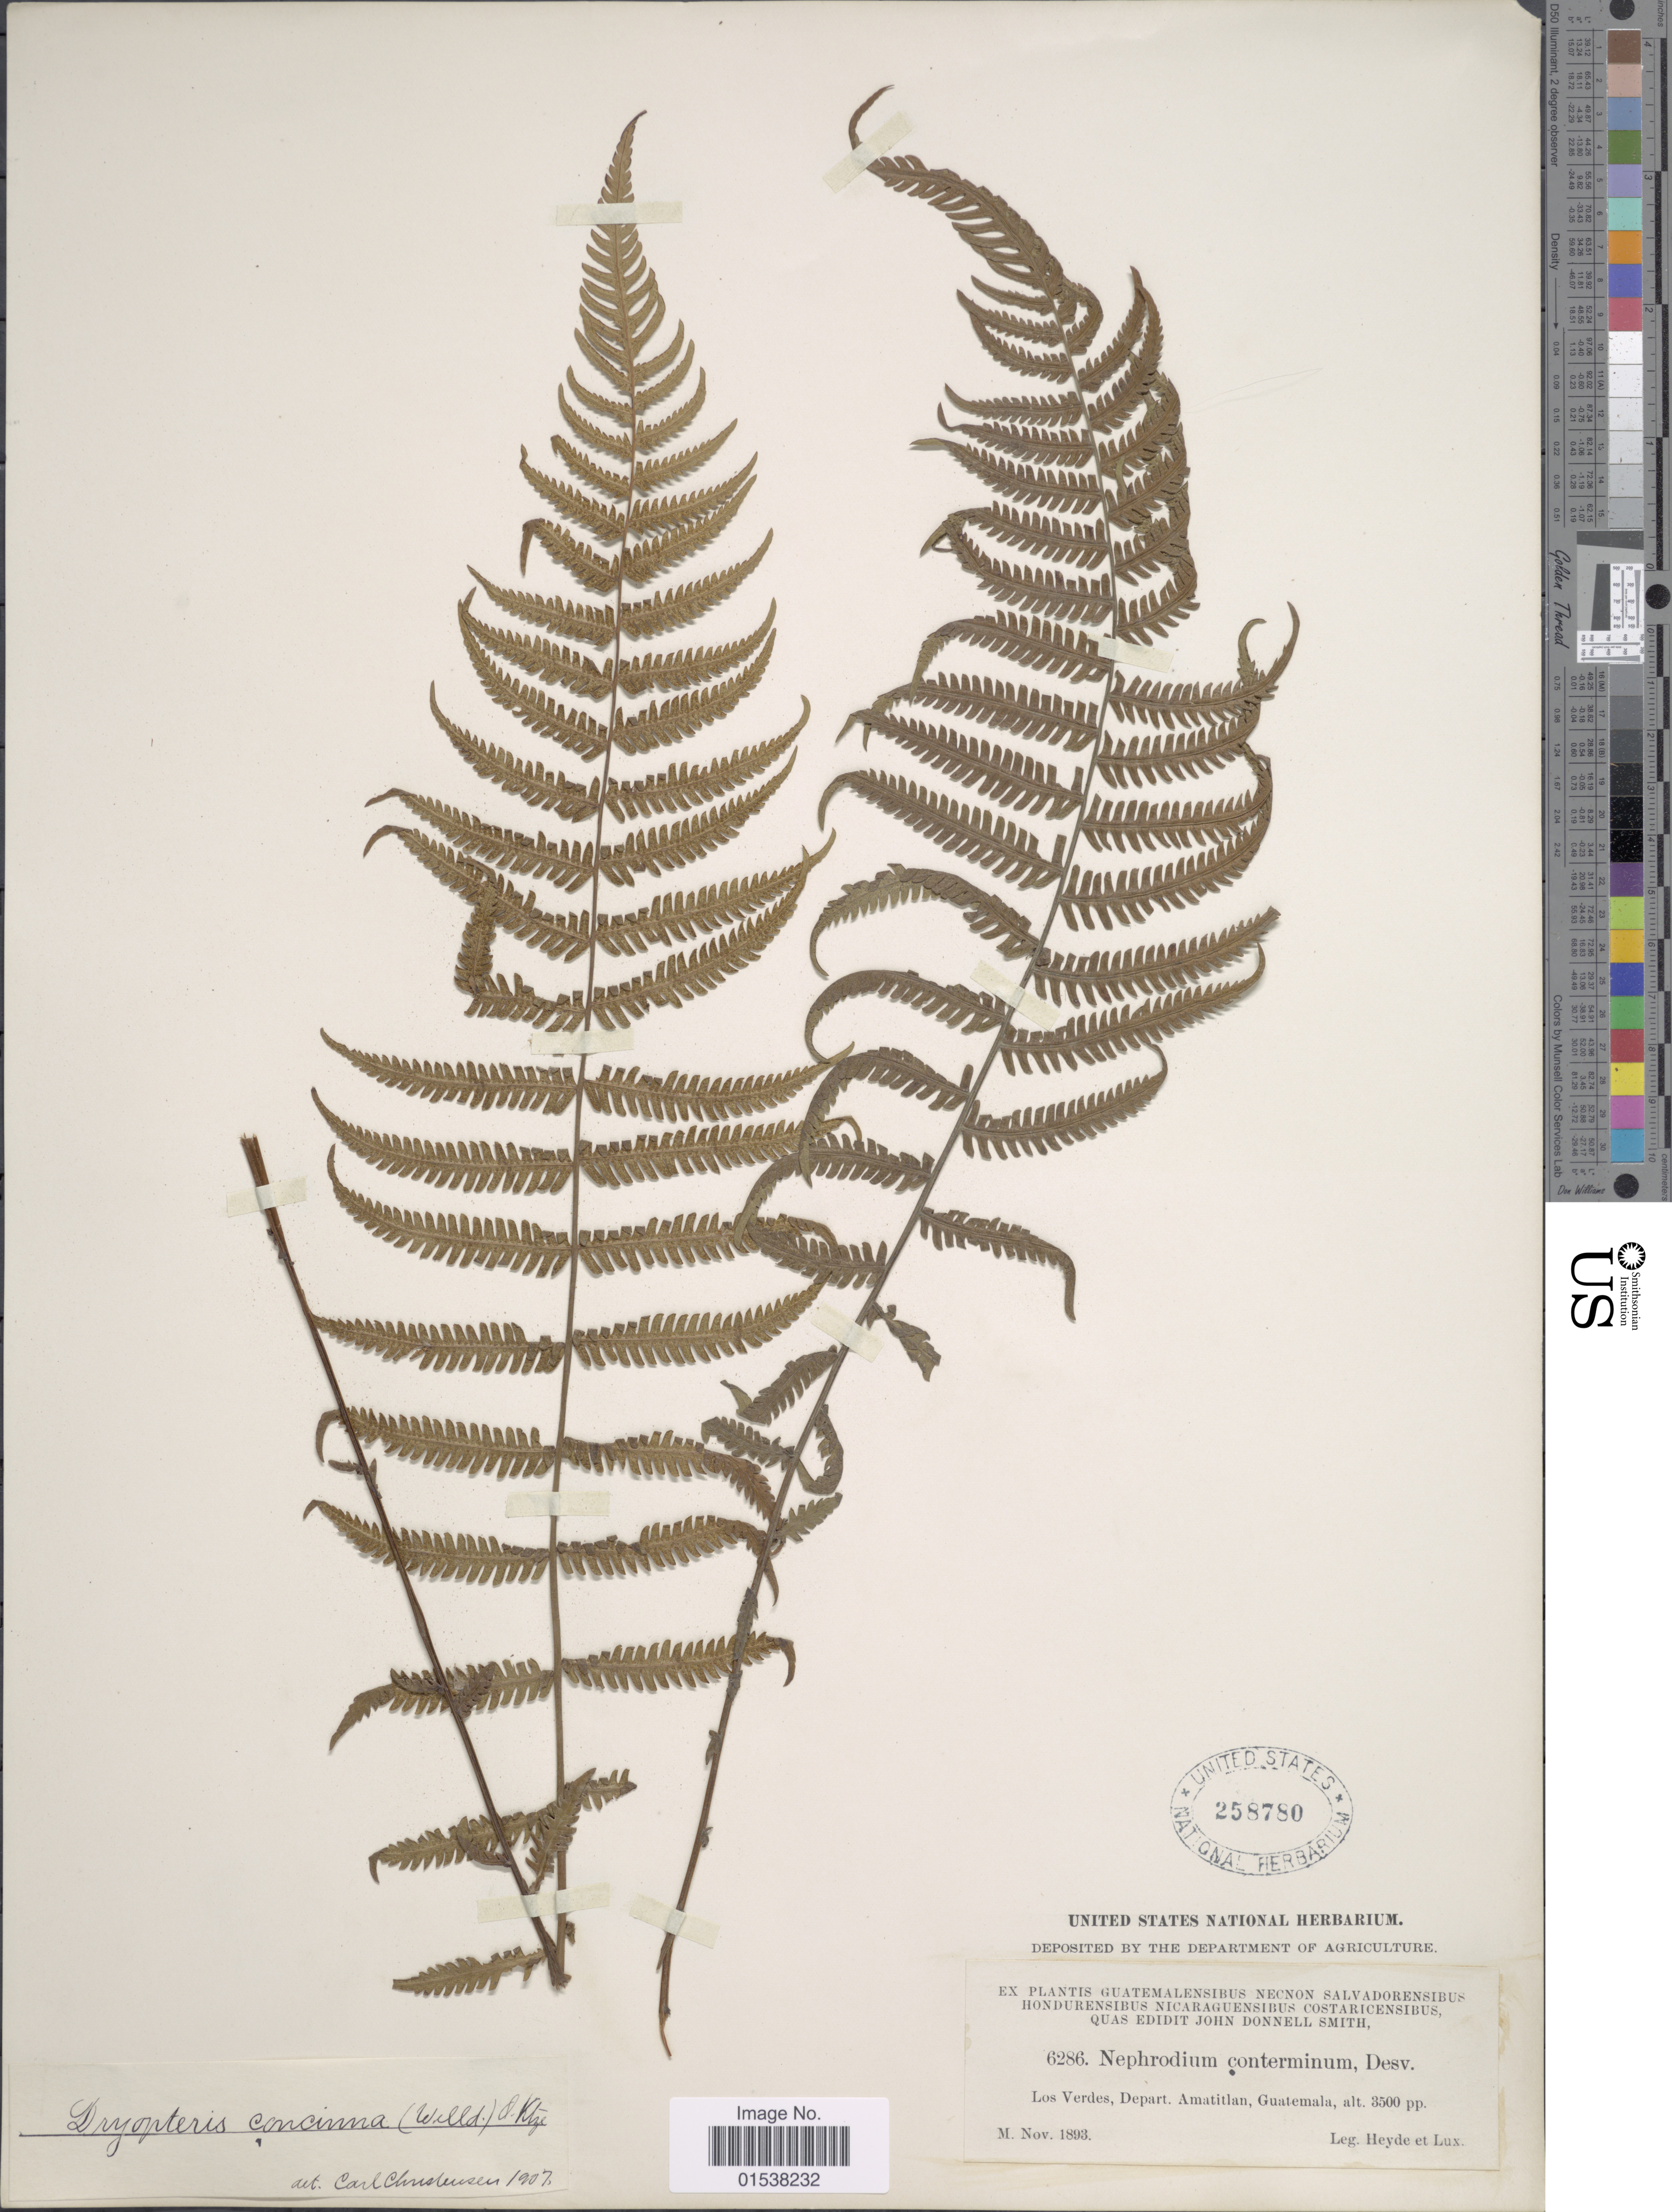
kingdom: Plantae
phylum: Tracheophyta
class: Polypodiopsida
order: Polypodiales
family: Thelypteridaceae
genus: Amauropelta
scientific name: Amauropelta concinna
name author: (Willd.) Pic. Serm.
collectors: Heyde & Lux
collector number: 6286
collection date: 1893-11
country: Guatemala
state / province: Guatemala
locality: Los Verdes, Depart. Amatitlan, Guatemala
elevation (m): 1067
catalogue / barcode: US 258780